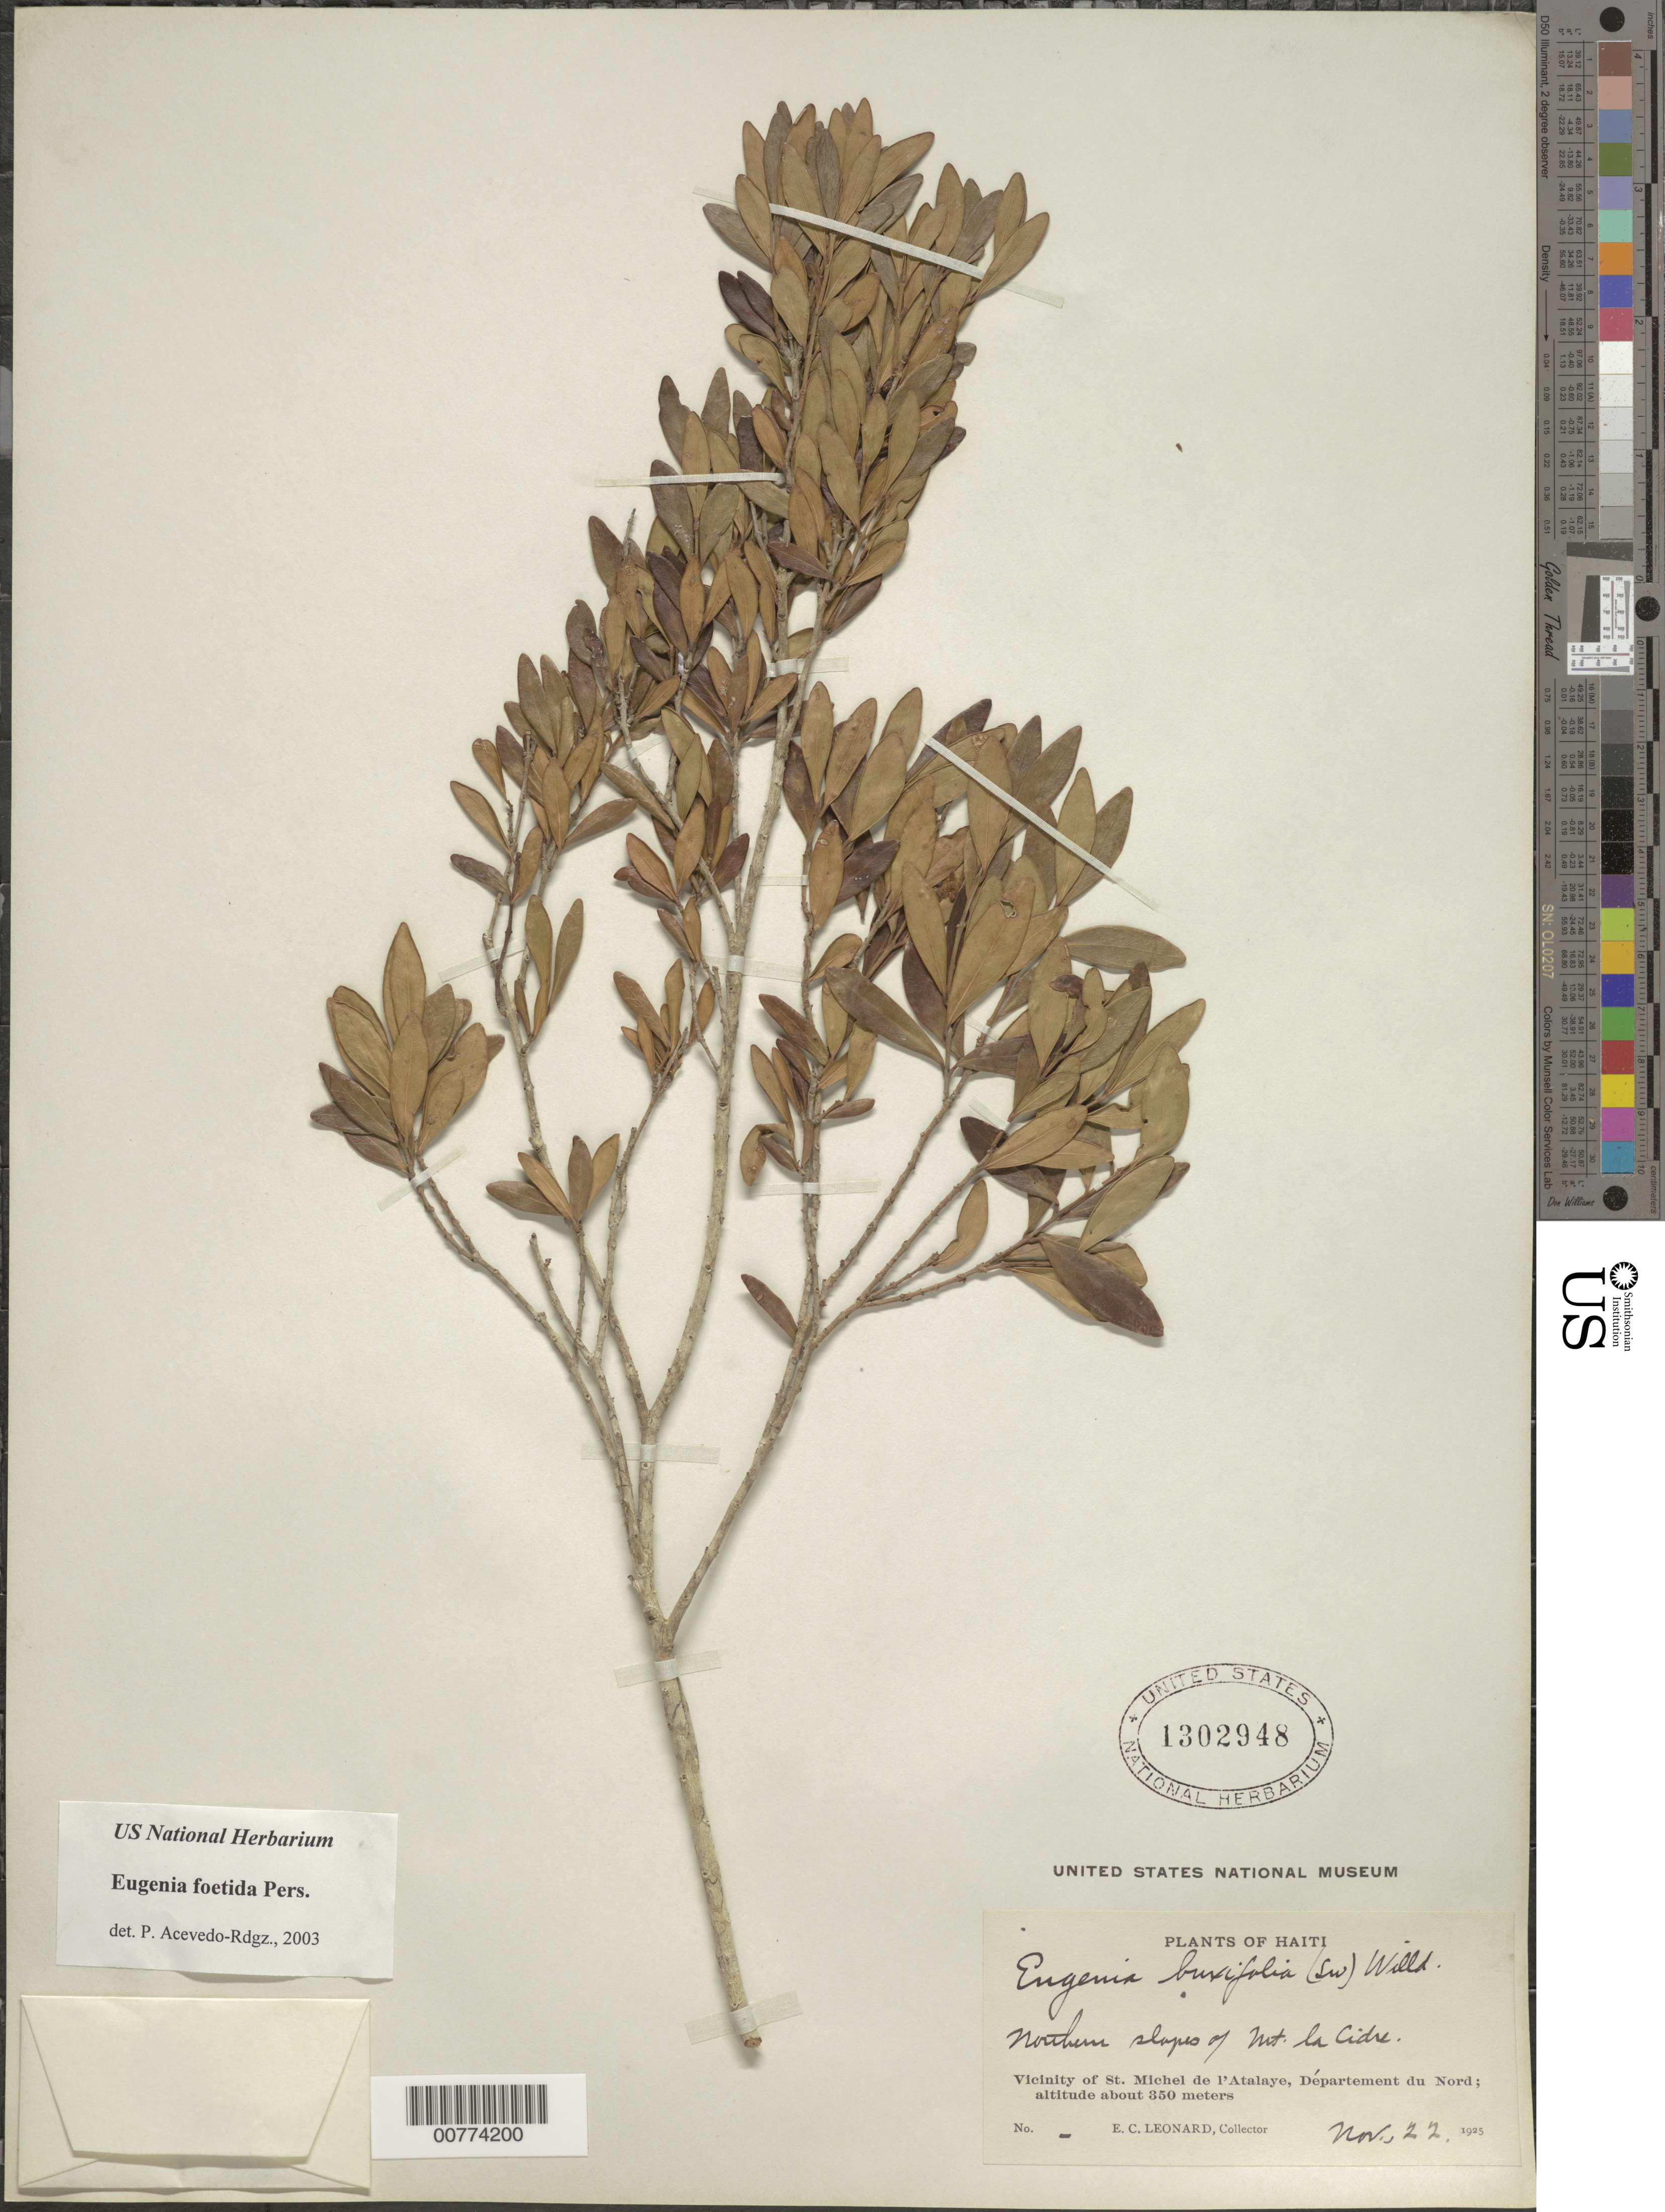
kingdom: Plantae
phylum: Tracheophyta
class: Magnoliopsida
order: Myrtales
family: Myrtaceae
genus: Eugenia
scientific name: Eugenia foetida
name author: Pers.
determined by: Acevedo-Rodríguez, P., (BOT), Smithsonian Institution - National Museum of Natural History (UNITED STATES)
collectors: E. C. Leonard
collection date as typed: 22 Nov 1925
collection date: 1925-11-22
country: Haiti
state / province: Nord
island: Hispaniola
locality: Vicinity of St. Michel de l'Atalaye, northern slopes of Mt. la Cidre.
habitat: Slopes.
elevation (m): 350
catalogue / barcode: US 1302948